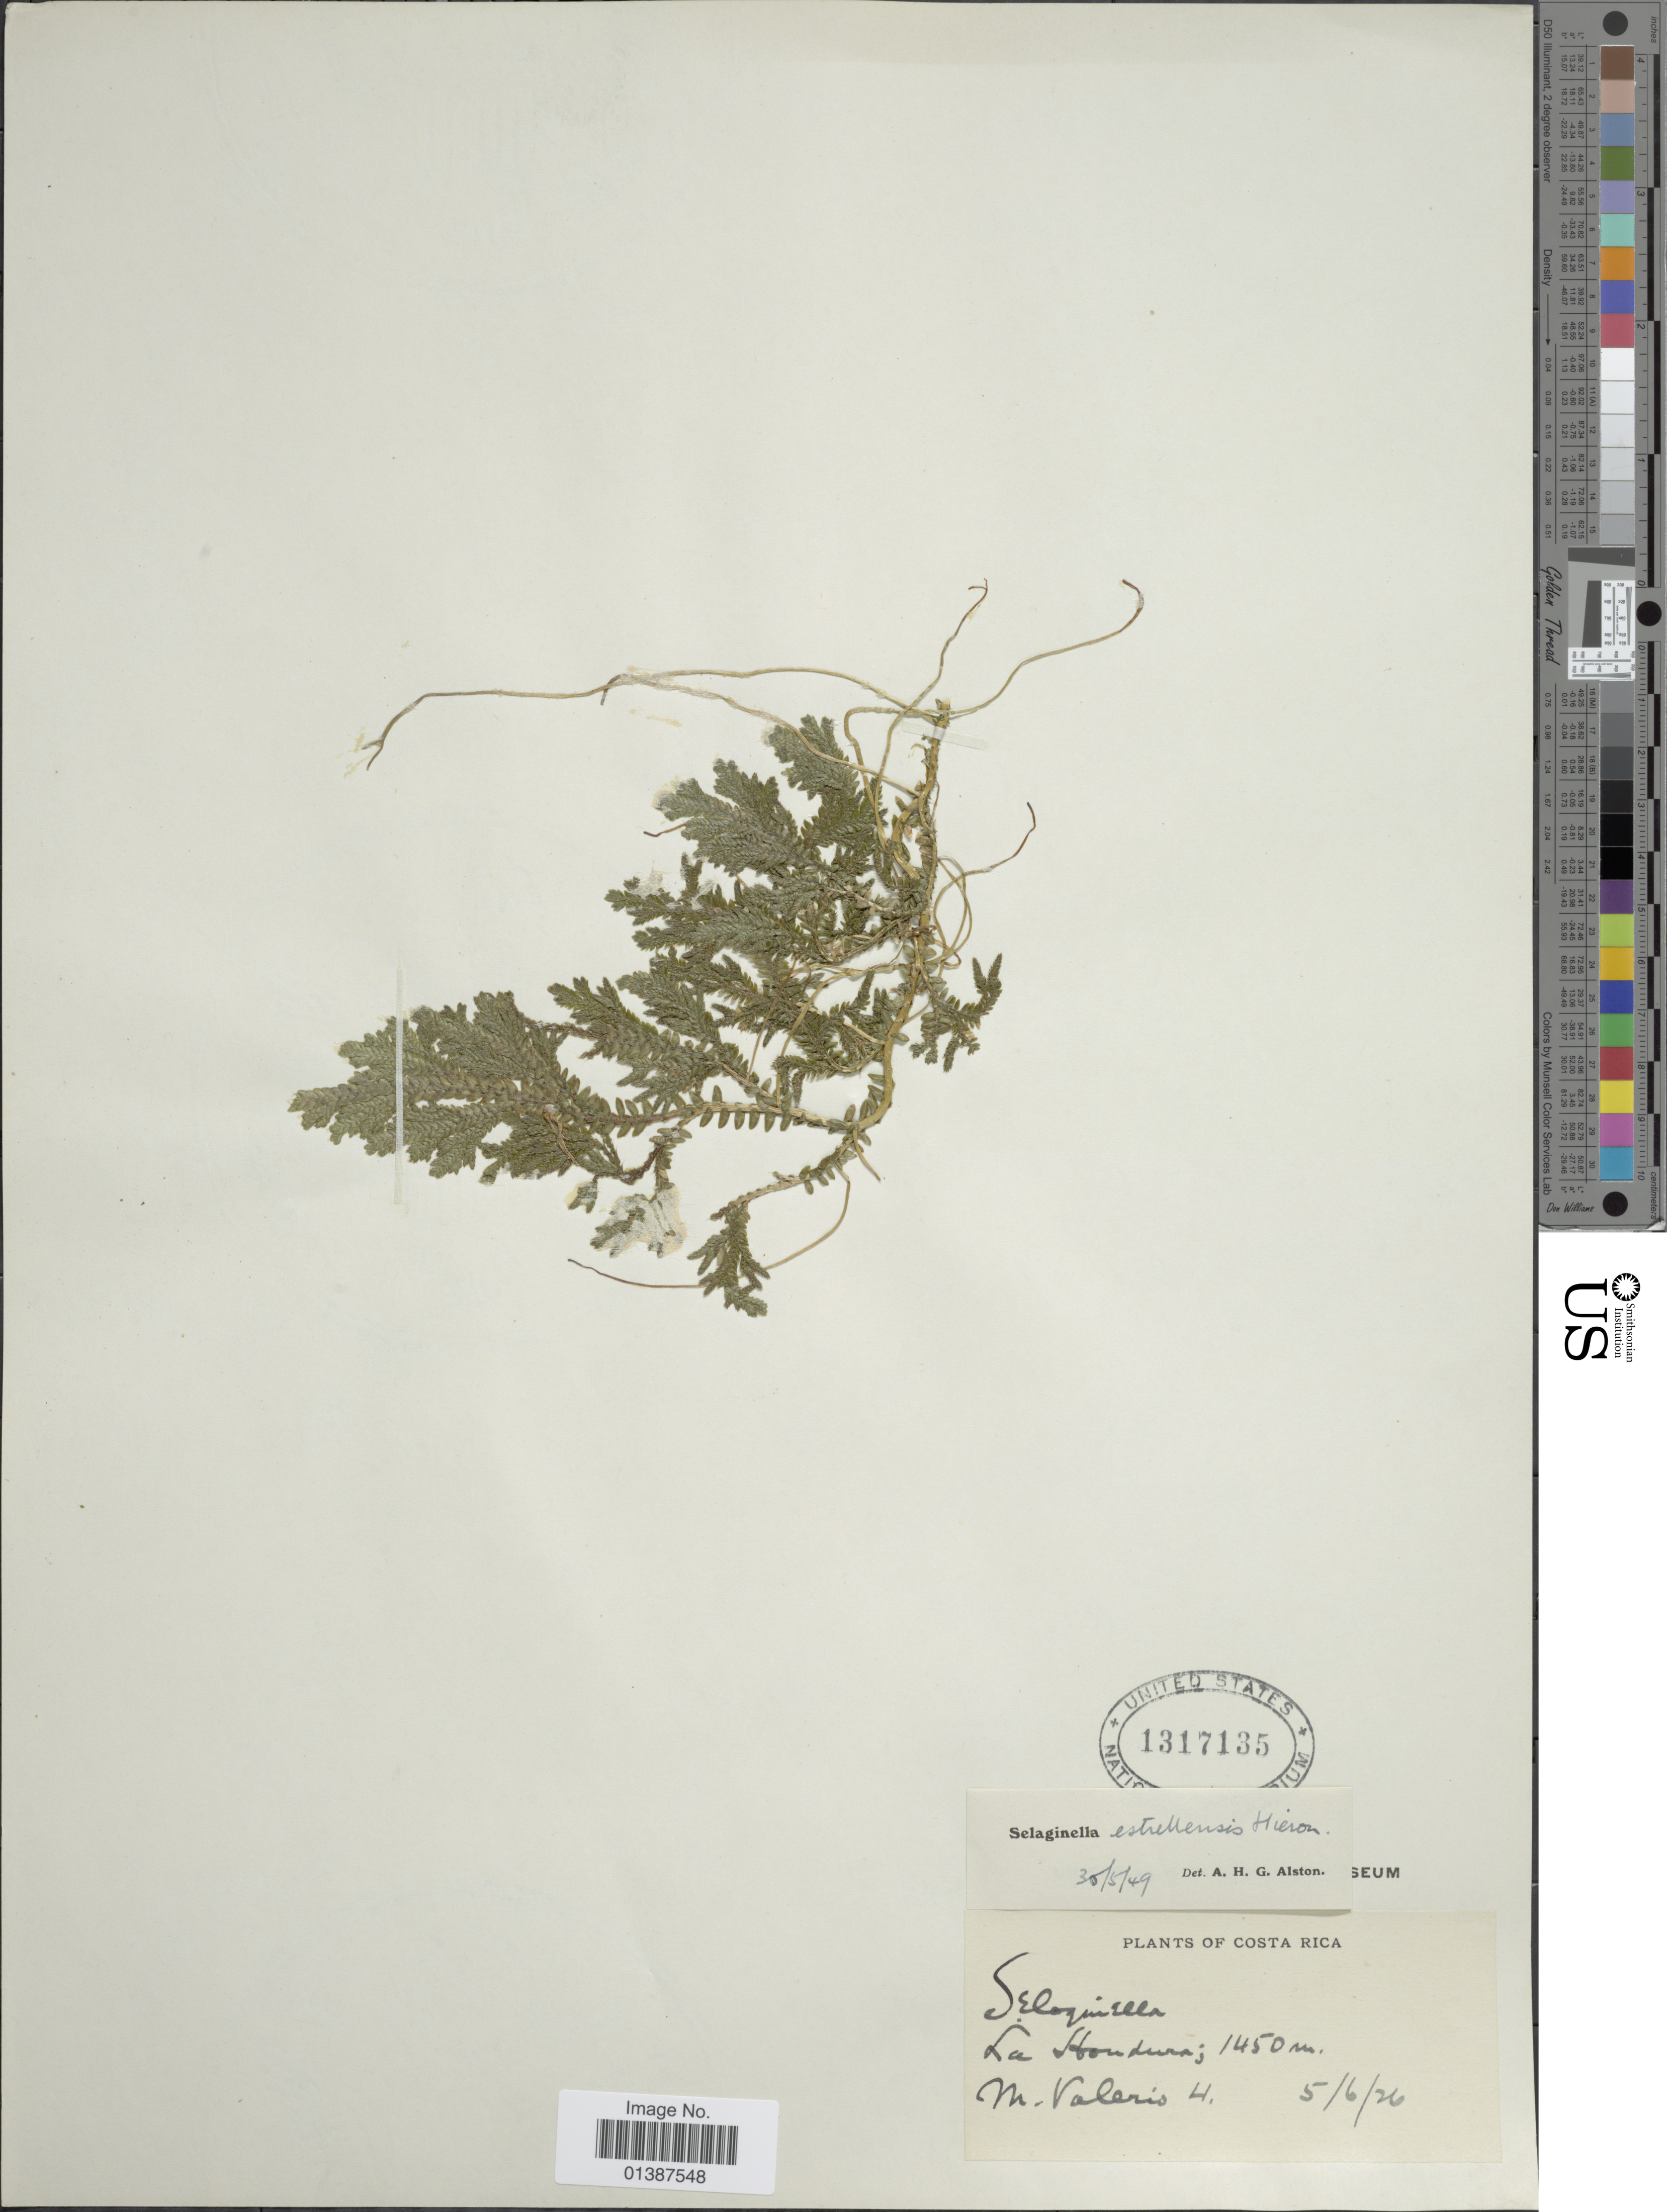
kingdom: Plantae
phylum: Tracheophyta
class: Lycopodiopsida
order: Selaginellales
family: Selaginellaceae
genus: Selaginella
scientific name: Selaginella estrellensis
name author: Hieron.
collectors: M. Valerio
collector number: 4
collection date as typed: Transcribed d/m/y: 5/6/26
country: Costa Rica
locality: La Hondura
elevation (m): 1450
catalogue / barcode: US 1317135